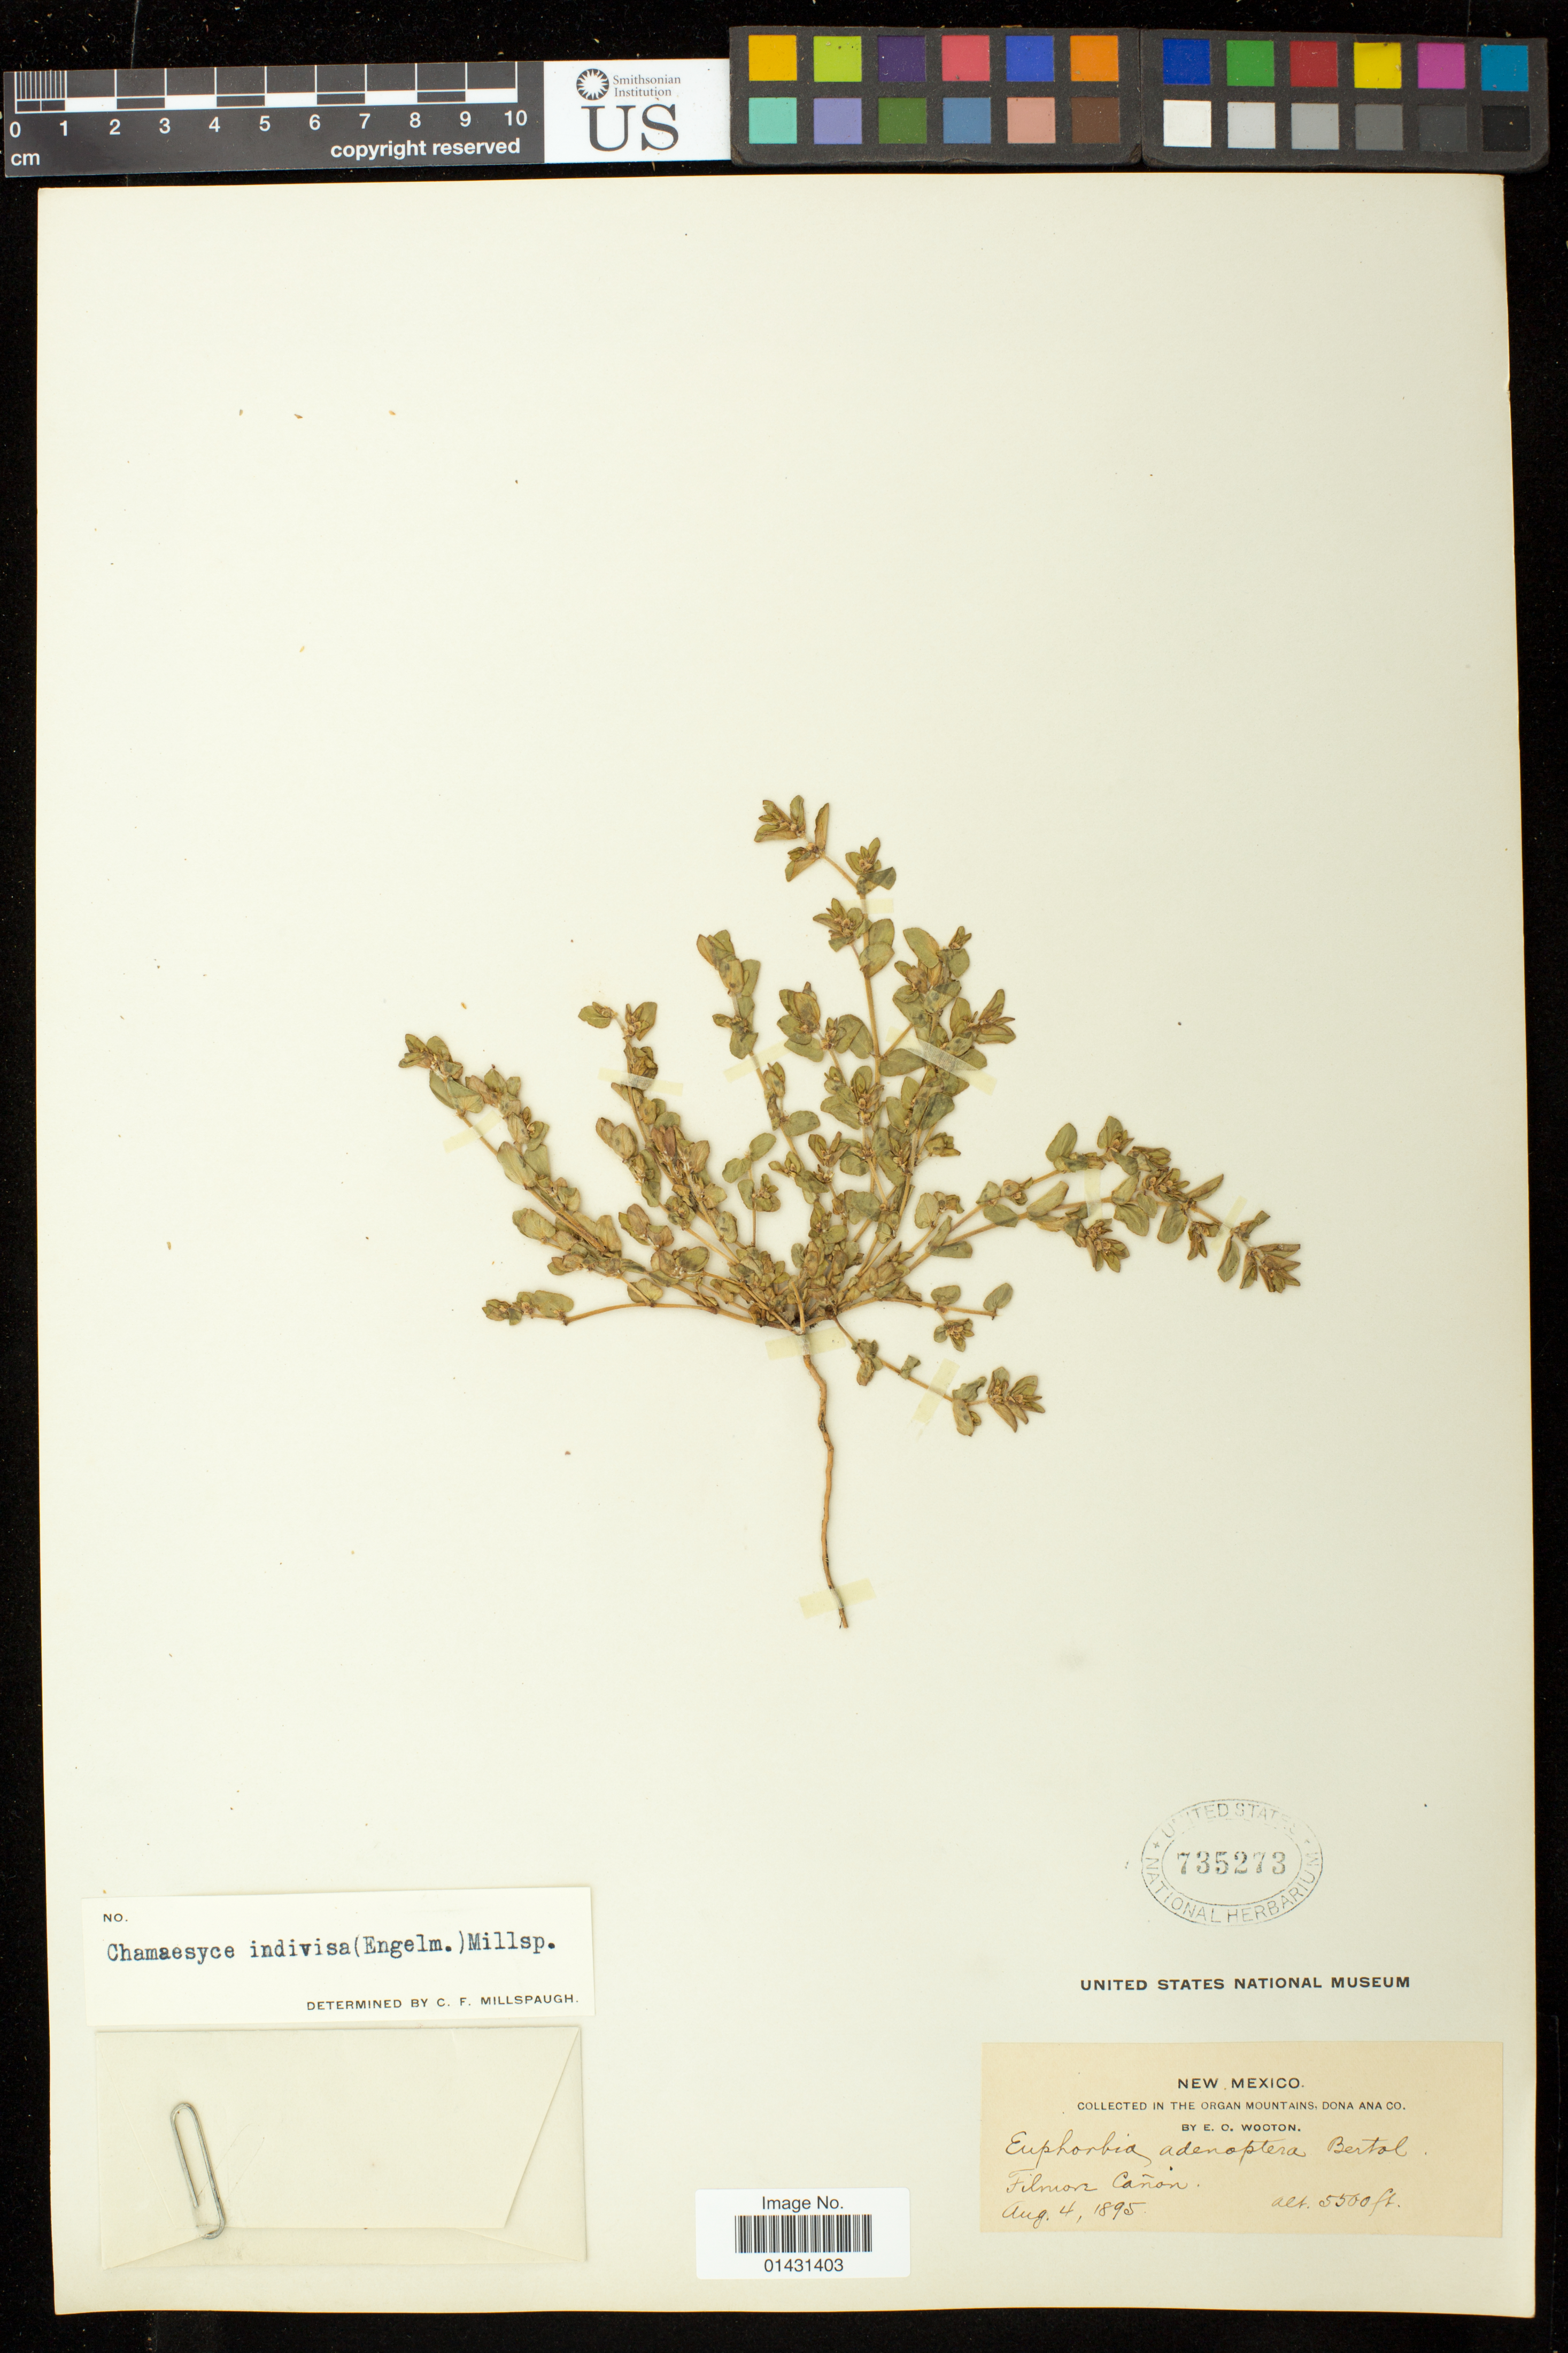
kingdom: Plantae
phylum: Tracheophyta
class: Magnoliopsida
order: Malpighiales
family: Euphorbiaceae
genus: Euphorbia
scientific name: Euphorbia indivisa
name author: (Engelm.) Tidestr.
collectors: E. O. Wooton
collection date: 1895-08-04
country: United States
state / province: New Mexico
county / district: Doña Ana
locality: Organ Mountains. Filmore Canon [Fillmore Canyon].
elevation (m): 1676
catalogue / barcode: US 735273